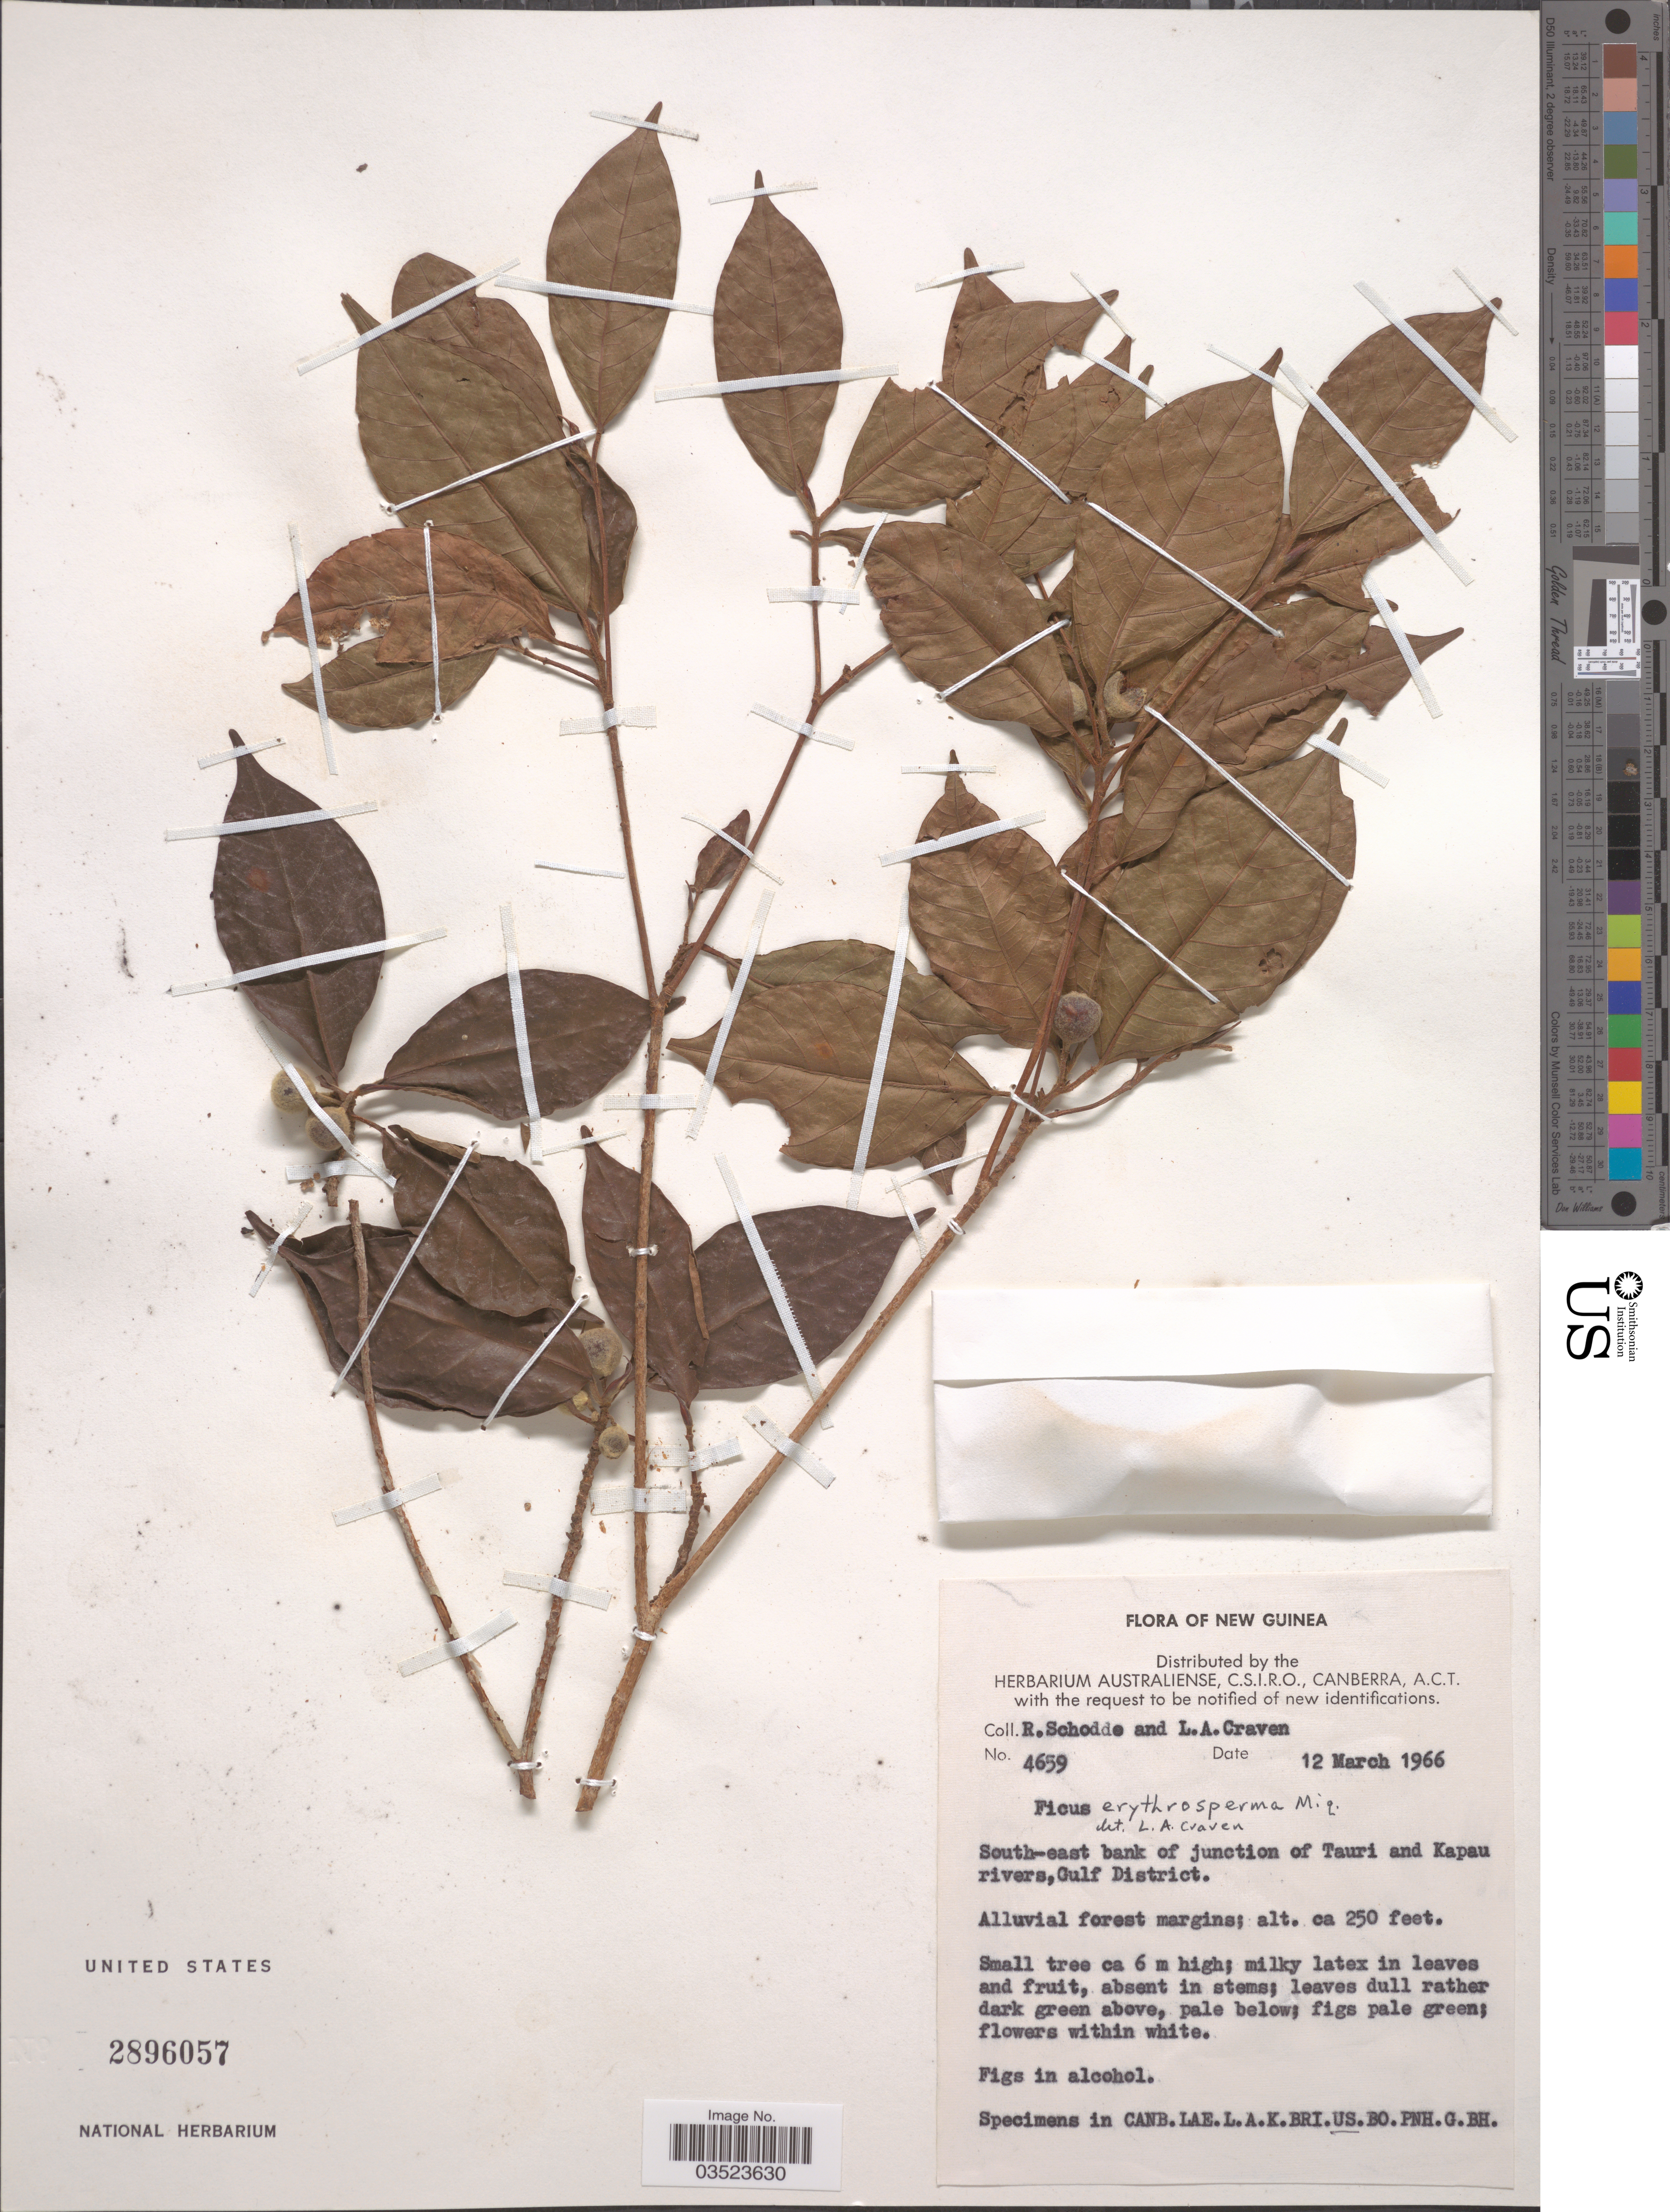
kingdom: Plantae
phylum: Tracheophyta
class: Magnoliopsida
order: Rosales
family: Moraceae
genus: Ficus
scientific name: Ficus erythrosperma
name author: Miq.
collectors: R. Schodde & L. A. Craven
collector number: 4659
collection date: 1966-03-12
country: Papua New Guinea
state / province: Gulf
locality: New Guinea. South-east bank of junction of Tauri and Kapau rivers, Gulf District.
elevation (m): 76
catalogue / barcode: US 2896057